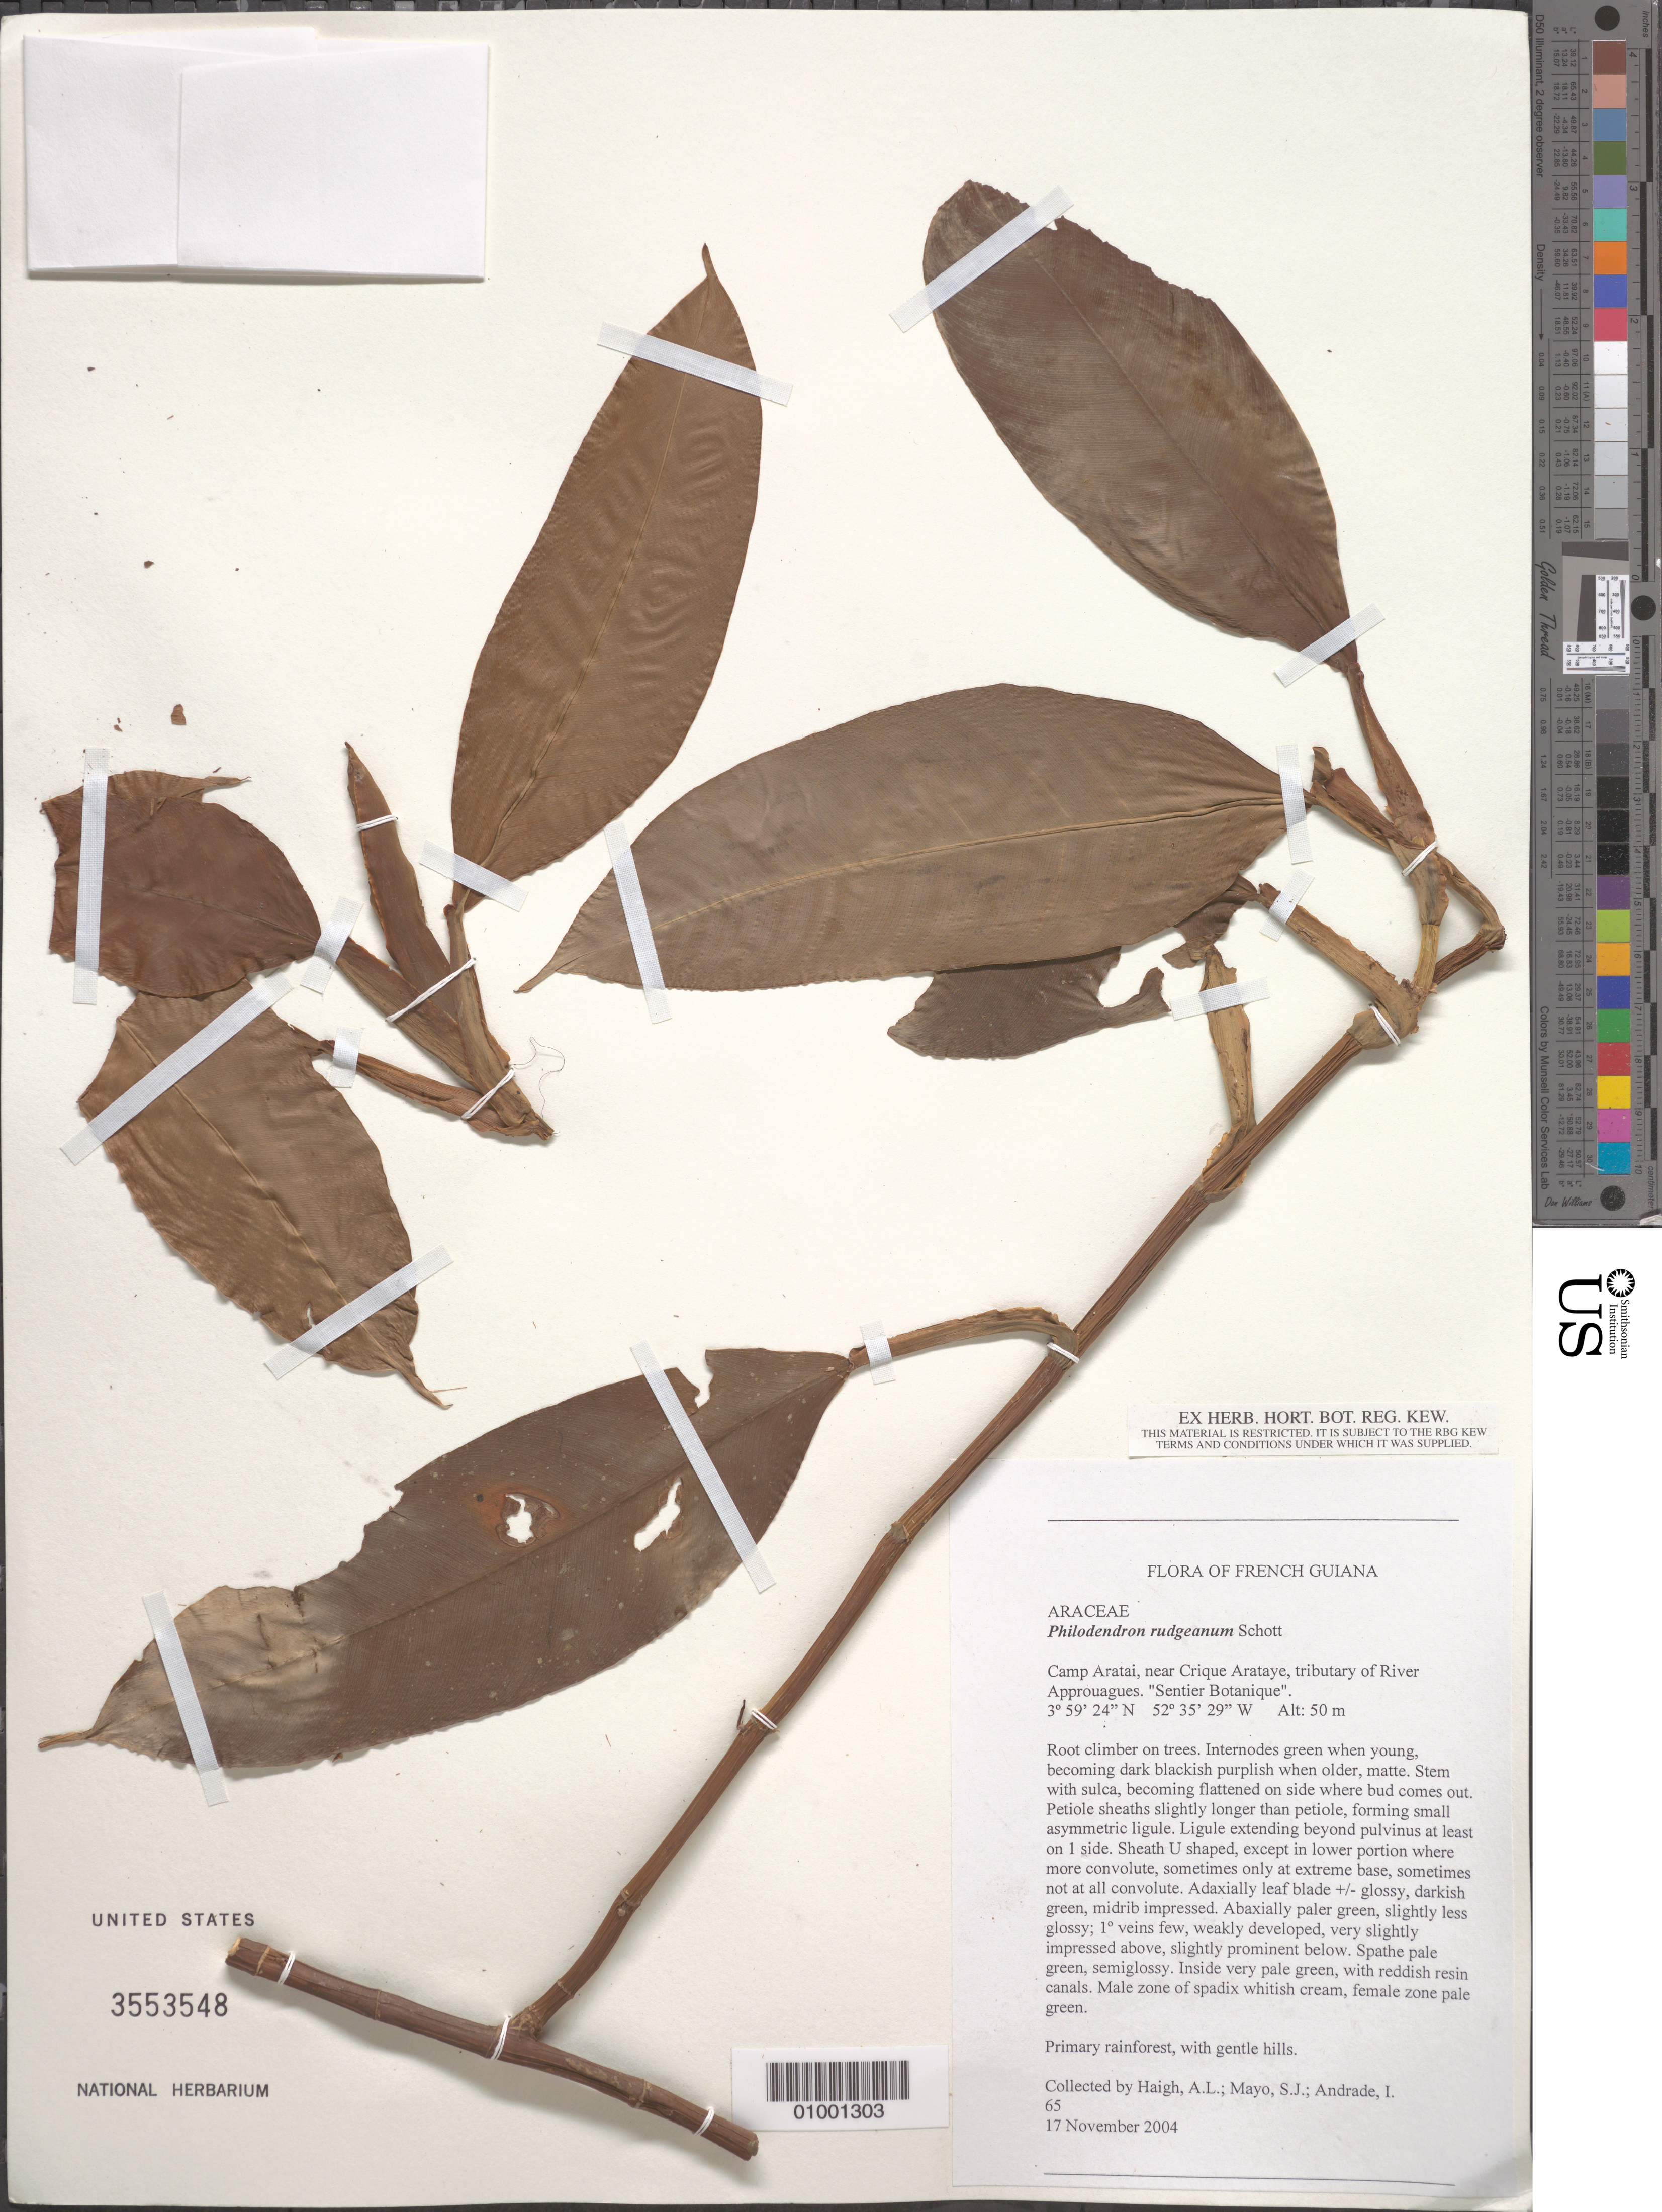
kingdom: Plantae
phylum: Tracheophyta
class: Liliopsida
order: Alismatales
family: Araceae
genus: Philodendron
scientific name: Philodendron rudgeanum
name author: Schott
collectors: A. Haigh, S. J. Mayo & I. Andrade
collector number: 65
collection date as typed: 17-Nov-04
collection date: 2004-11-17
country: French Guiana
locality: Camp Aratai, near Crique Arataye, tributary of River Approuagues. "Sentier Botanique"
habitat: Primary rainforest, with gentle hills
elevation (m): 50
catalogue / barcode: US 3553548